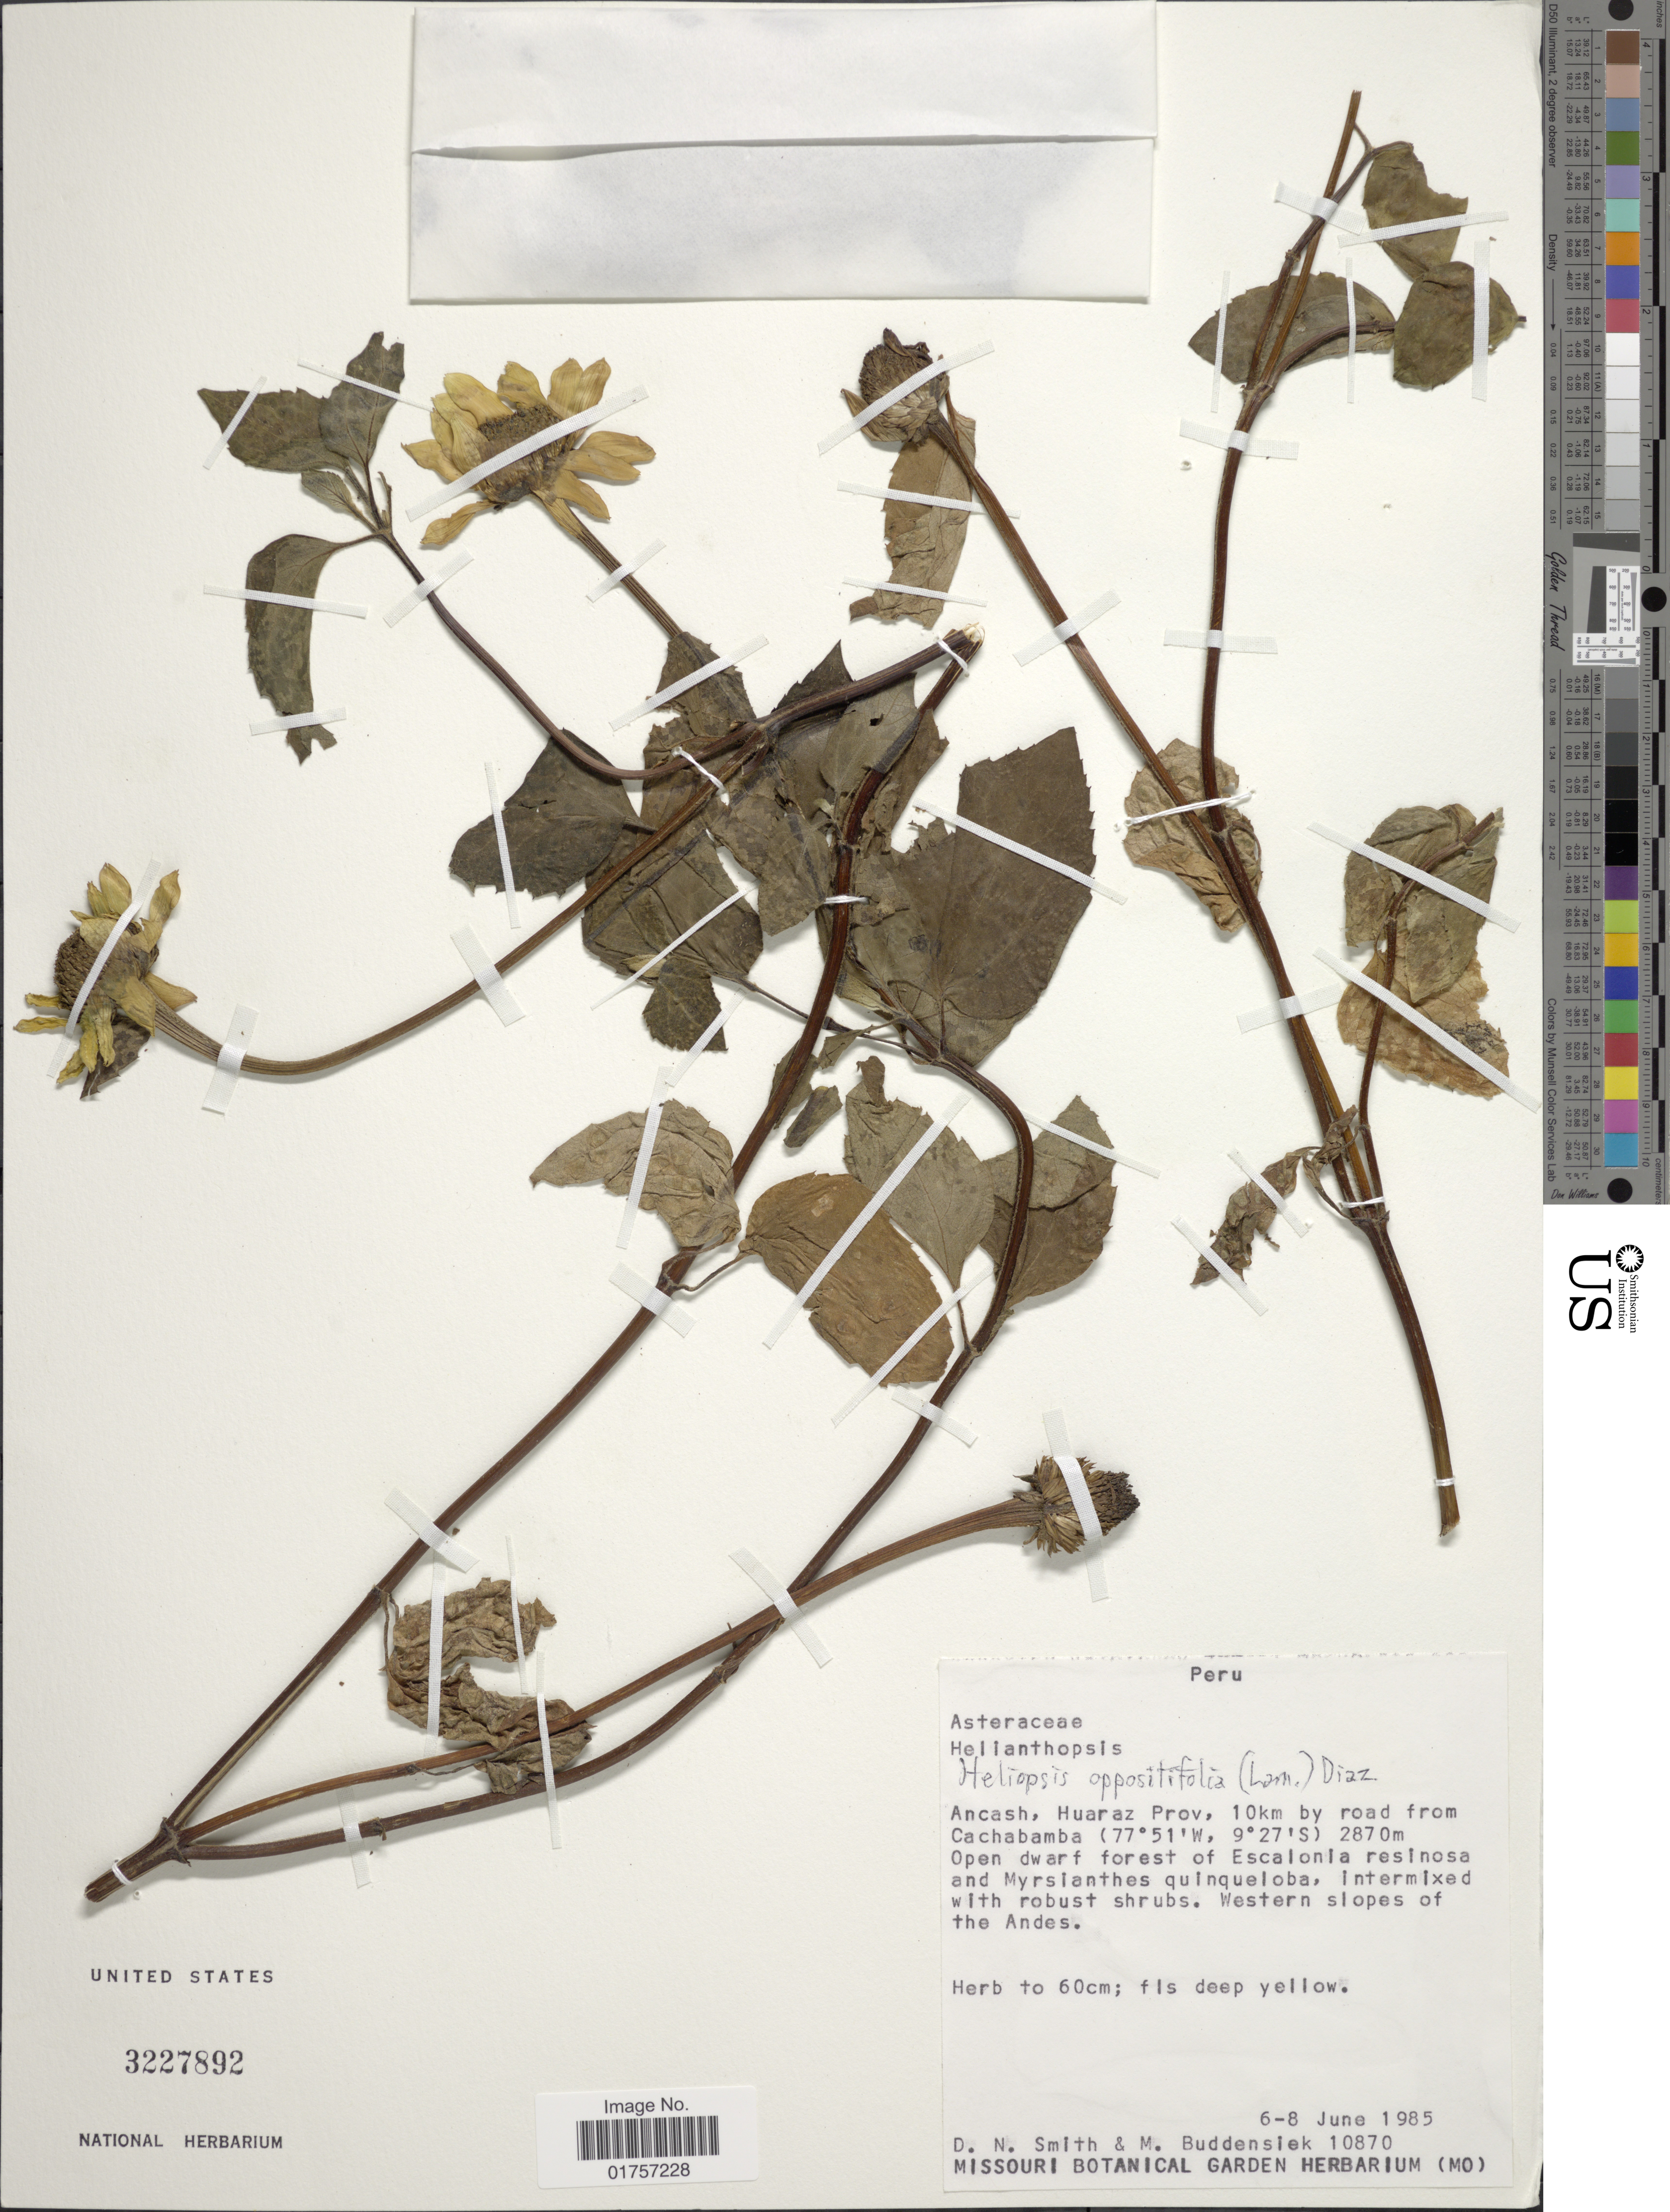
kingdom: Plantae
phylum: Tracheophyta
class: Magnoliopsida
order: Asterales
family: Asteraceae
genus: Heliopsis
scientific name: Heliopsis buphthalmoides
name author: (Jacq.) Dunal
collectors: D. Smith & M. Buddensiek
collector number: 10870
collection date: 1985-06-06/1985-06-08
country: Peru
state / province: Ancash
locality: Huaraz Prov, 10km by road from Cachabamba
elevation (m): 2870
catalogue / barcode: US 3227892